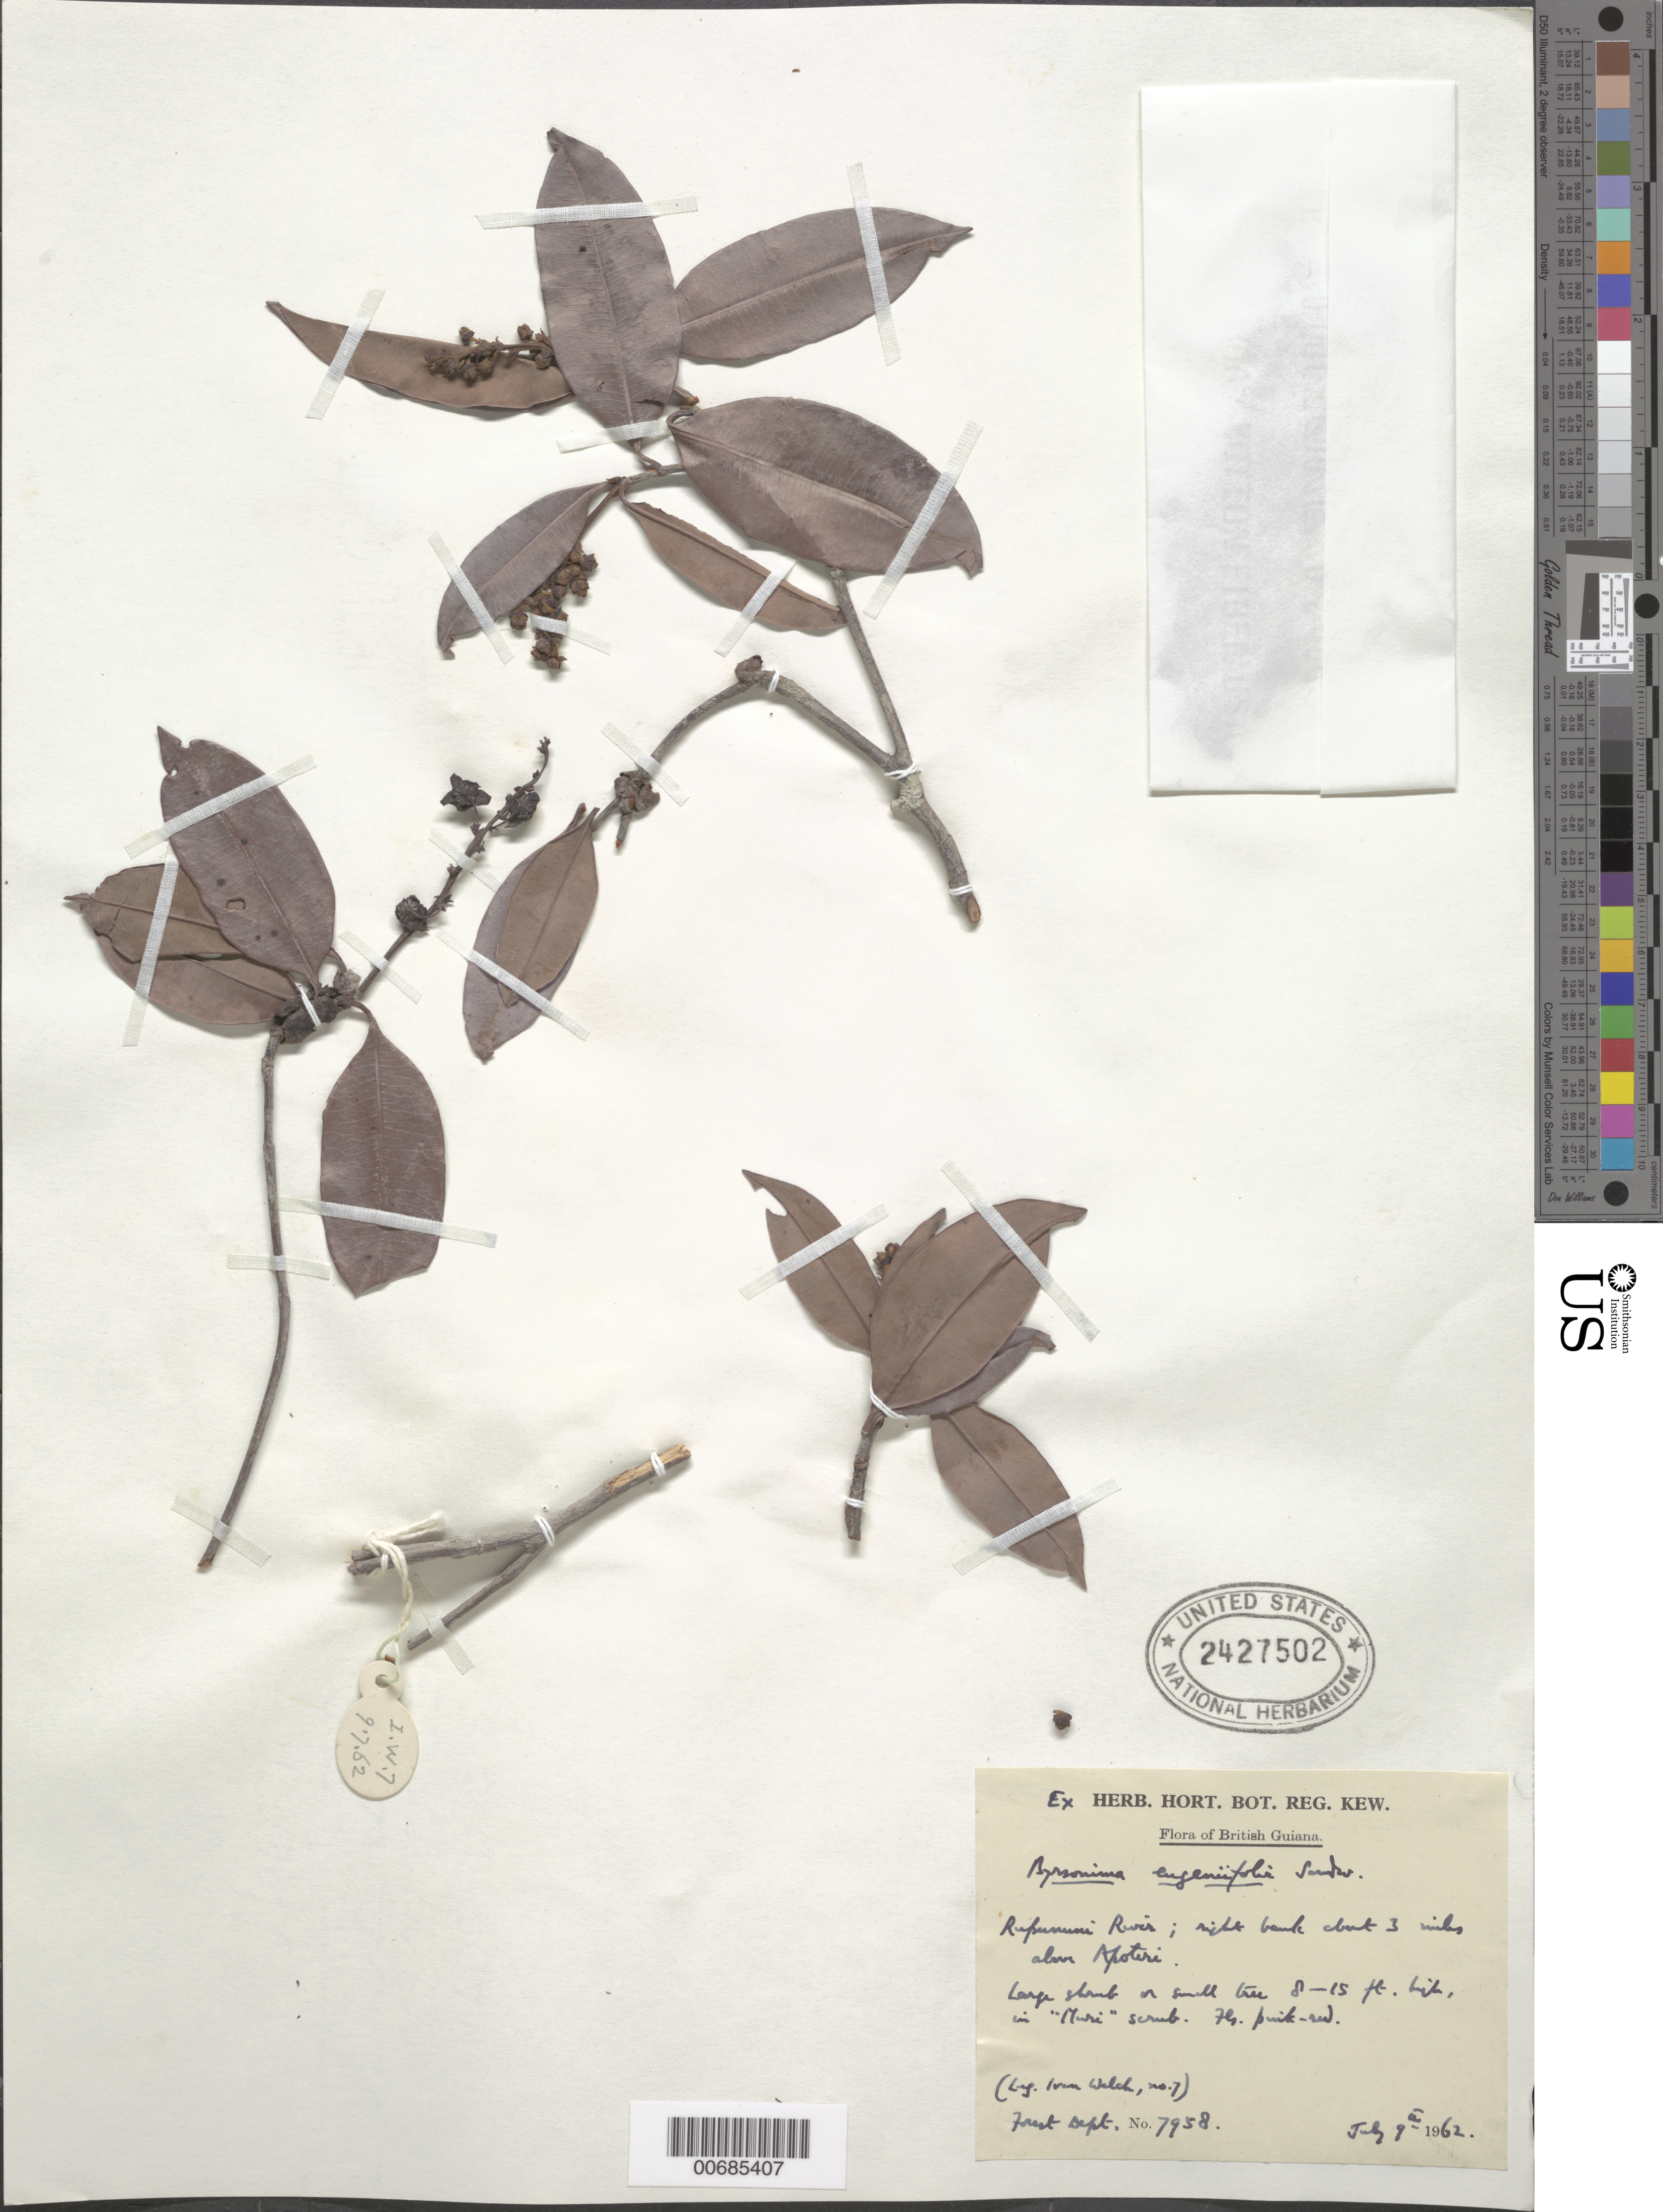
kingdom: Plantae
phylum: Tracheophyta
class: Magnoliopsida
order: Malpighiales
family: Malpighiaceae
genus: Byrsonima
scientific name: Byrsonima eugeniifolia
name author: Sandwith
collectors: Forest Dept. B. G. & British Guiana Forestry Dept.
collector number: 7958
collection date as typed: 9-Jul-62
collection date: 1962-07-09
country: Guyana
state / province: U. Takutu-U. Essequibo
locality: Rupununi R., 3 mi. above Apoteri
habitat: Riverbank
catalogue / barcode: US 2427502